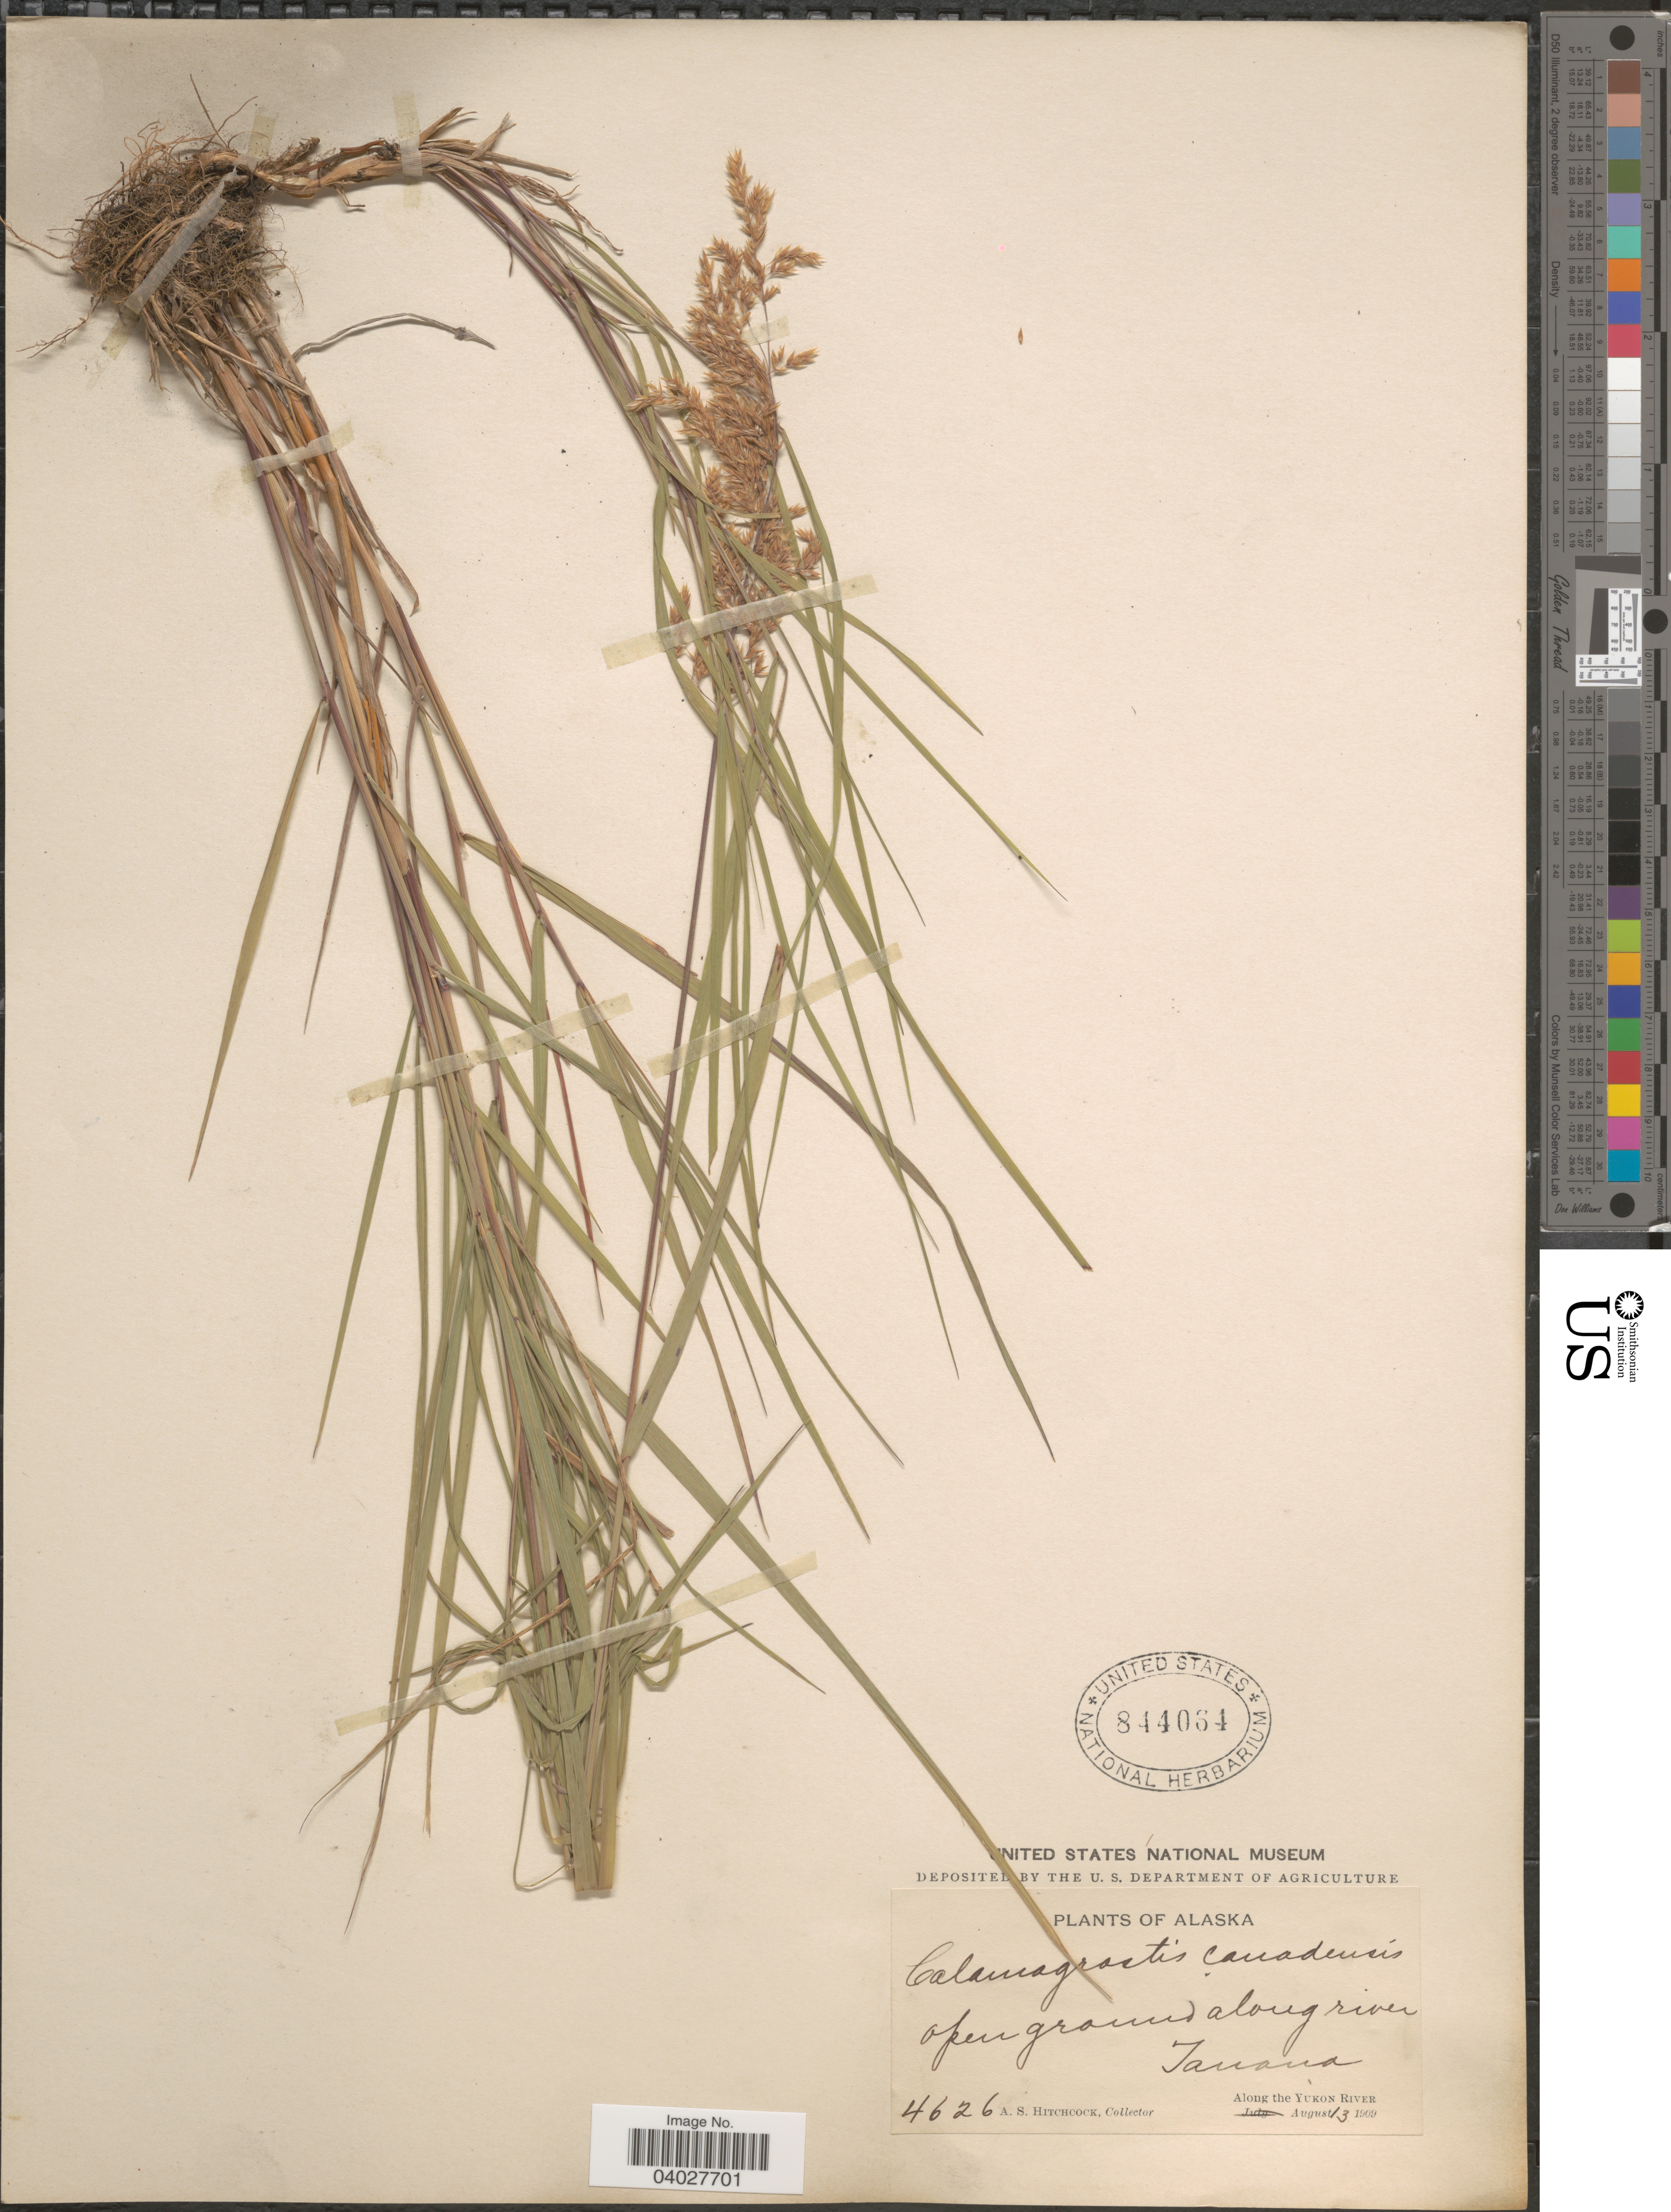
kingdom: Plantae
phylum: Tracheophyta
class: Liliopsida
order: Poales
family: Poaceae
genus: Calamagrostis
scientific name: Calamagrostis canadensis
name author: (Michx.) P. Beauv.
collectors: A. S. Hitchcock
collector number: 4626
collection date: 1909-08-13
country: United States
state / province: Alaska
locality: Open ground along river Tanana. Along Yukon River.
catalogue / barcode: US 844064